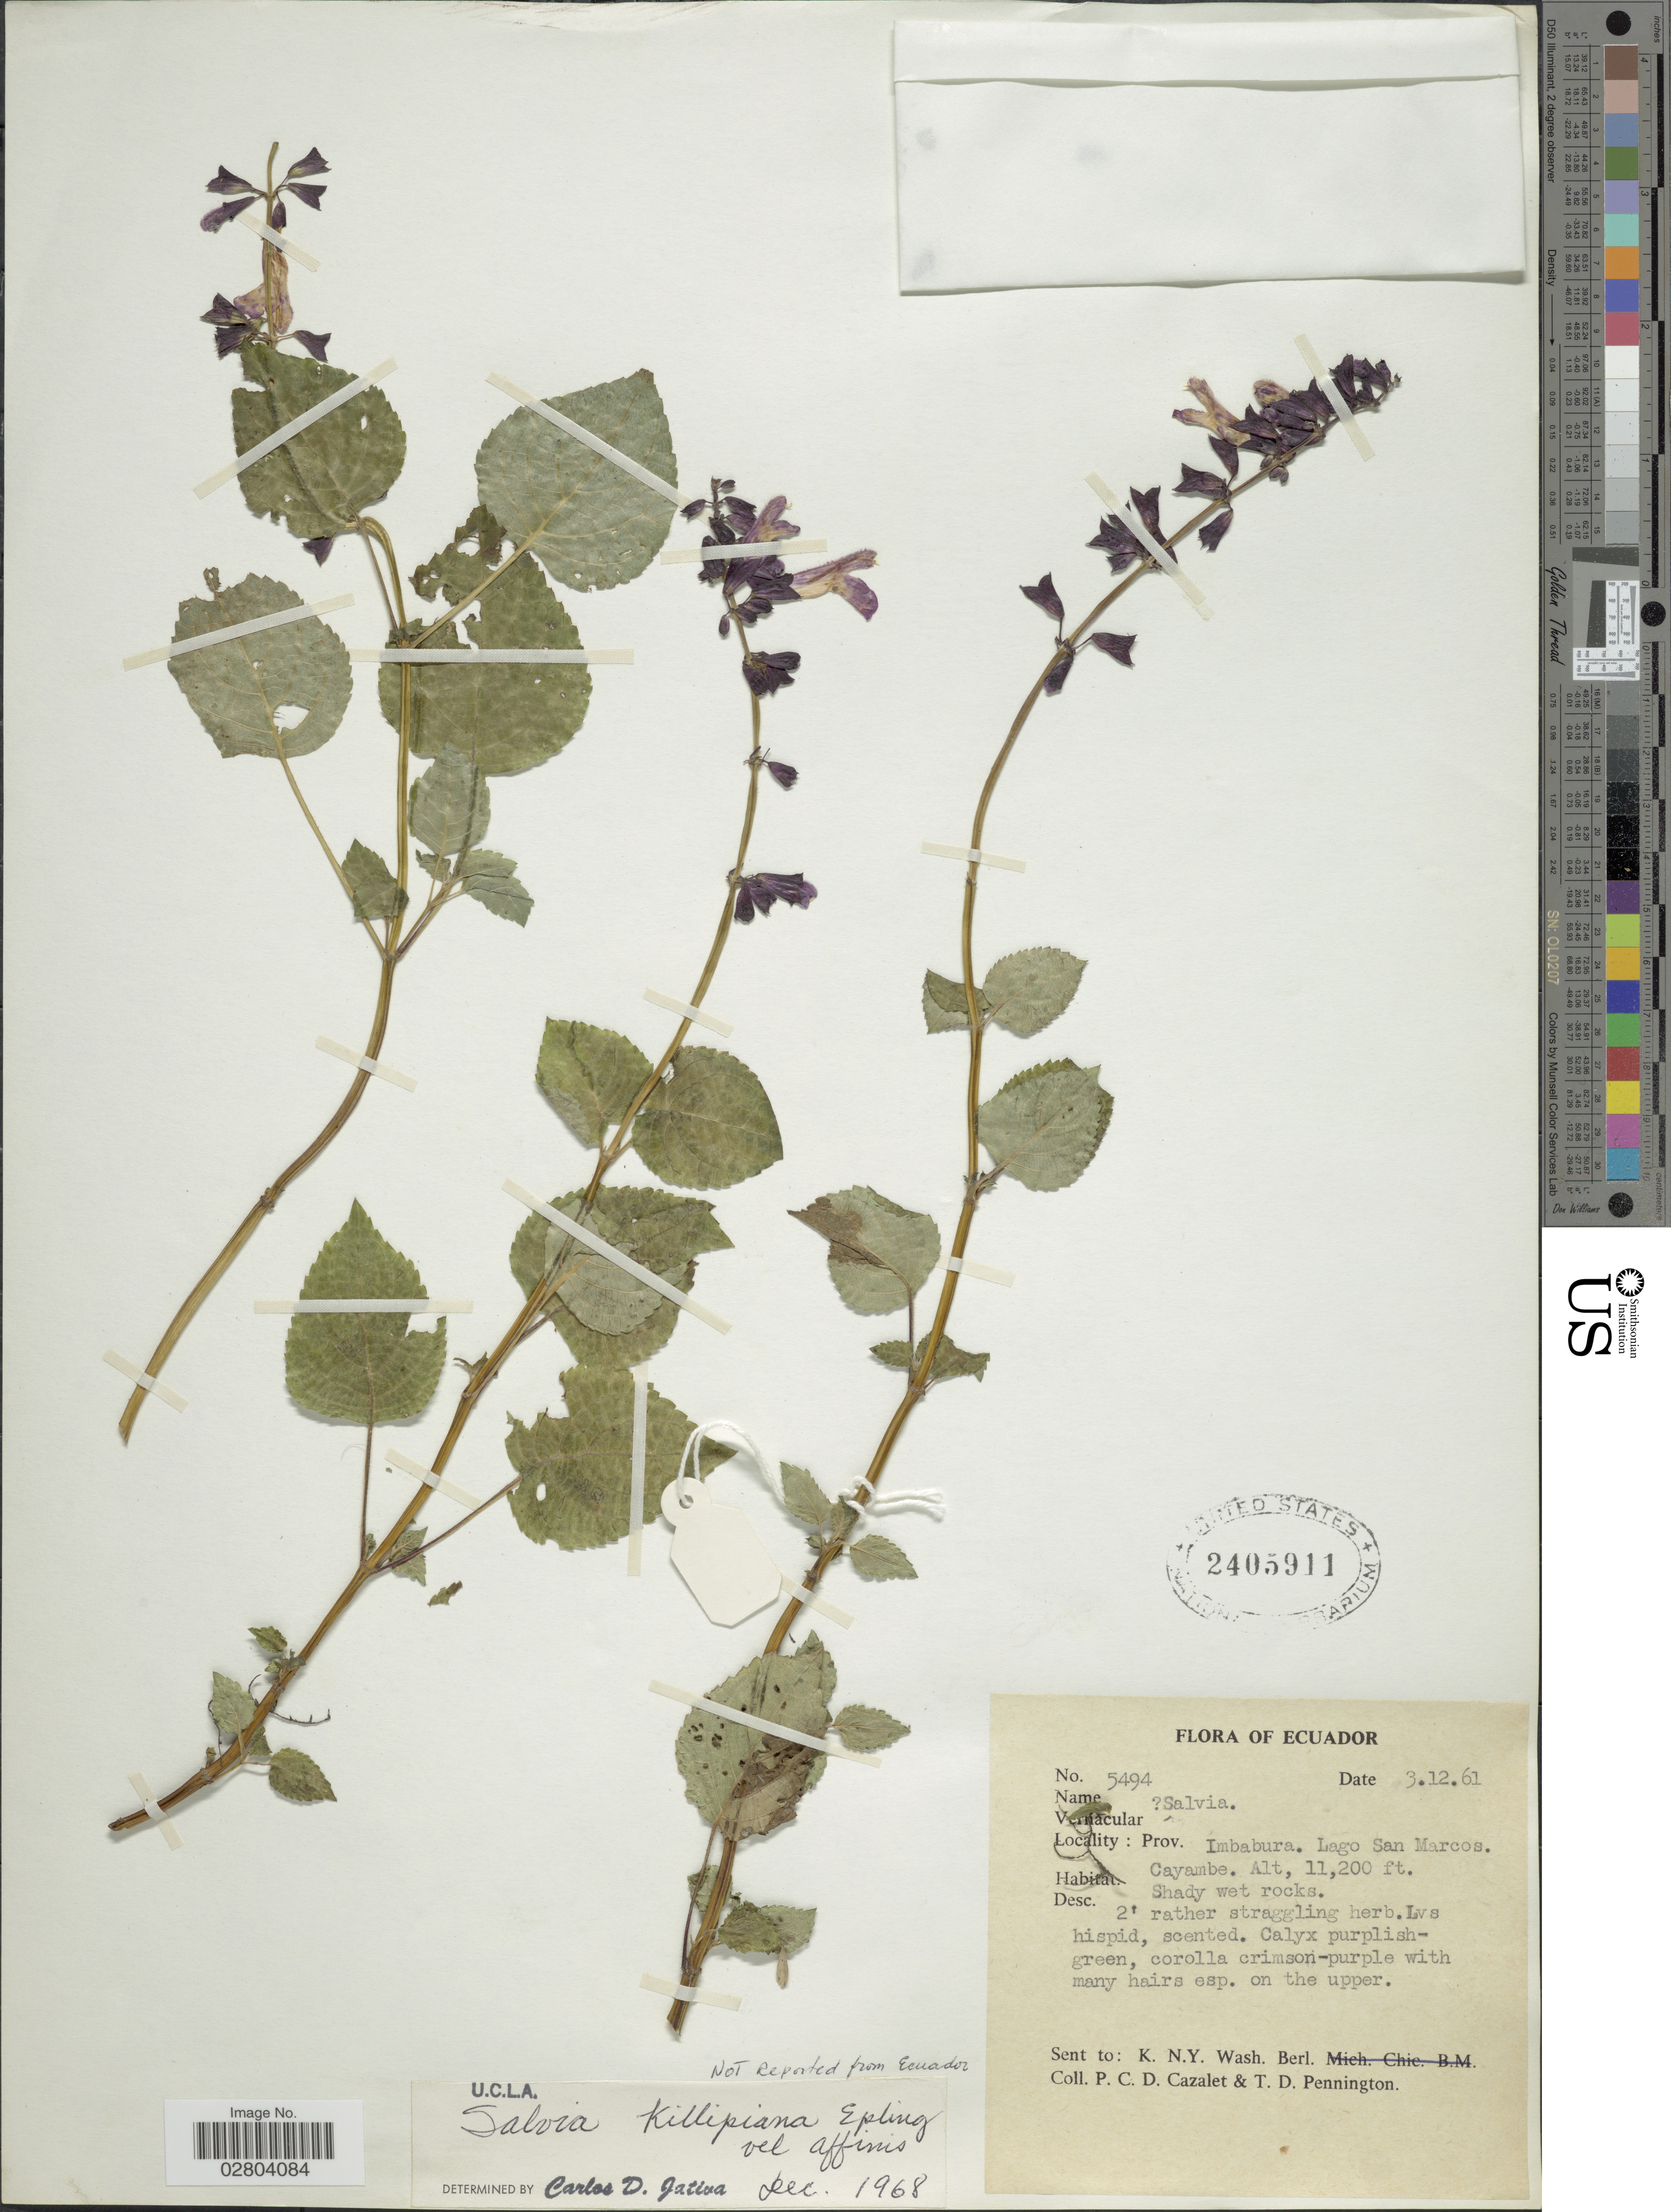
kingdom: Plantae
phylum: Tracheophyta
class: Magnoliopsida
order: Lamiales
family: Lamiaceae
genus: Salvia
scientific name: Salvia carnea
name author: Kunth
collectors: P. C. D. Cazalet & T. D. Pennington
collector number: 5494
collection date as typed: Transcribed d/m/y: 3/12/61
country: Ecuador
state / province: Imbabura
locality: Lago San Marcos. Cayambe.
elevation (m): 3414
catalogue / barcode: US 2405911